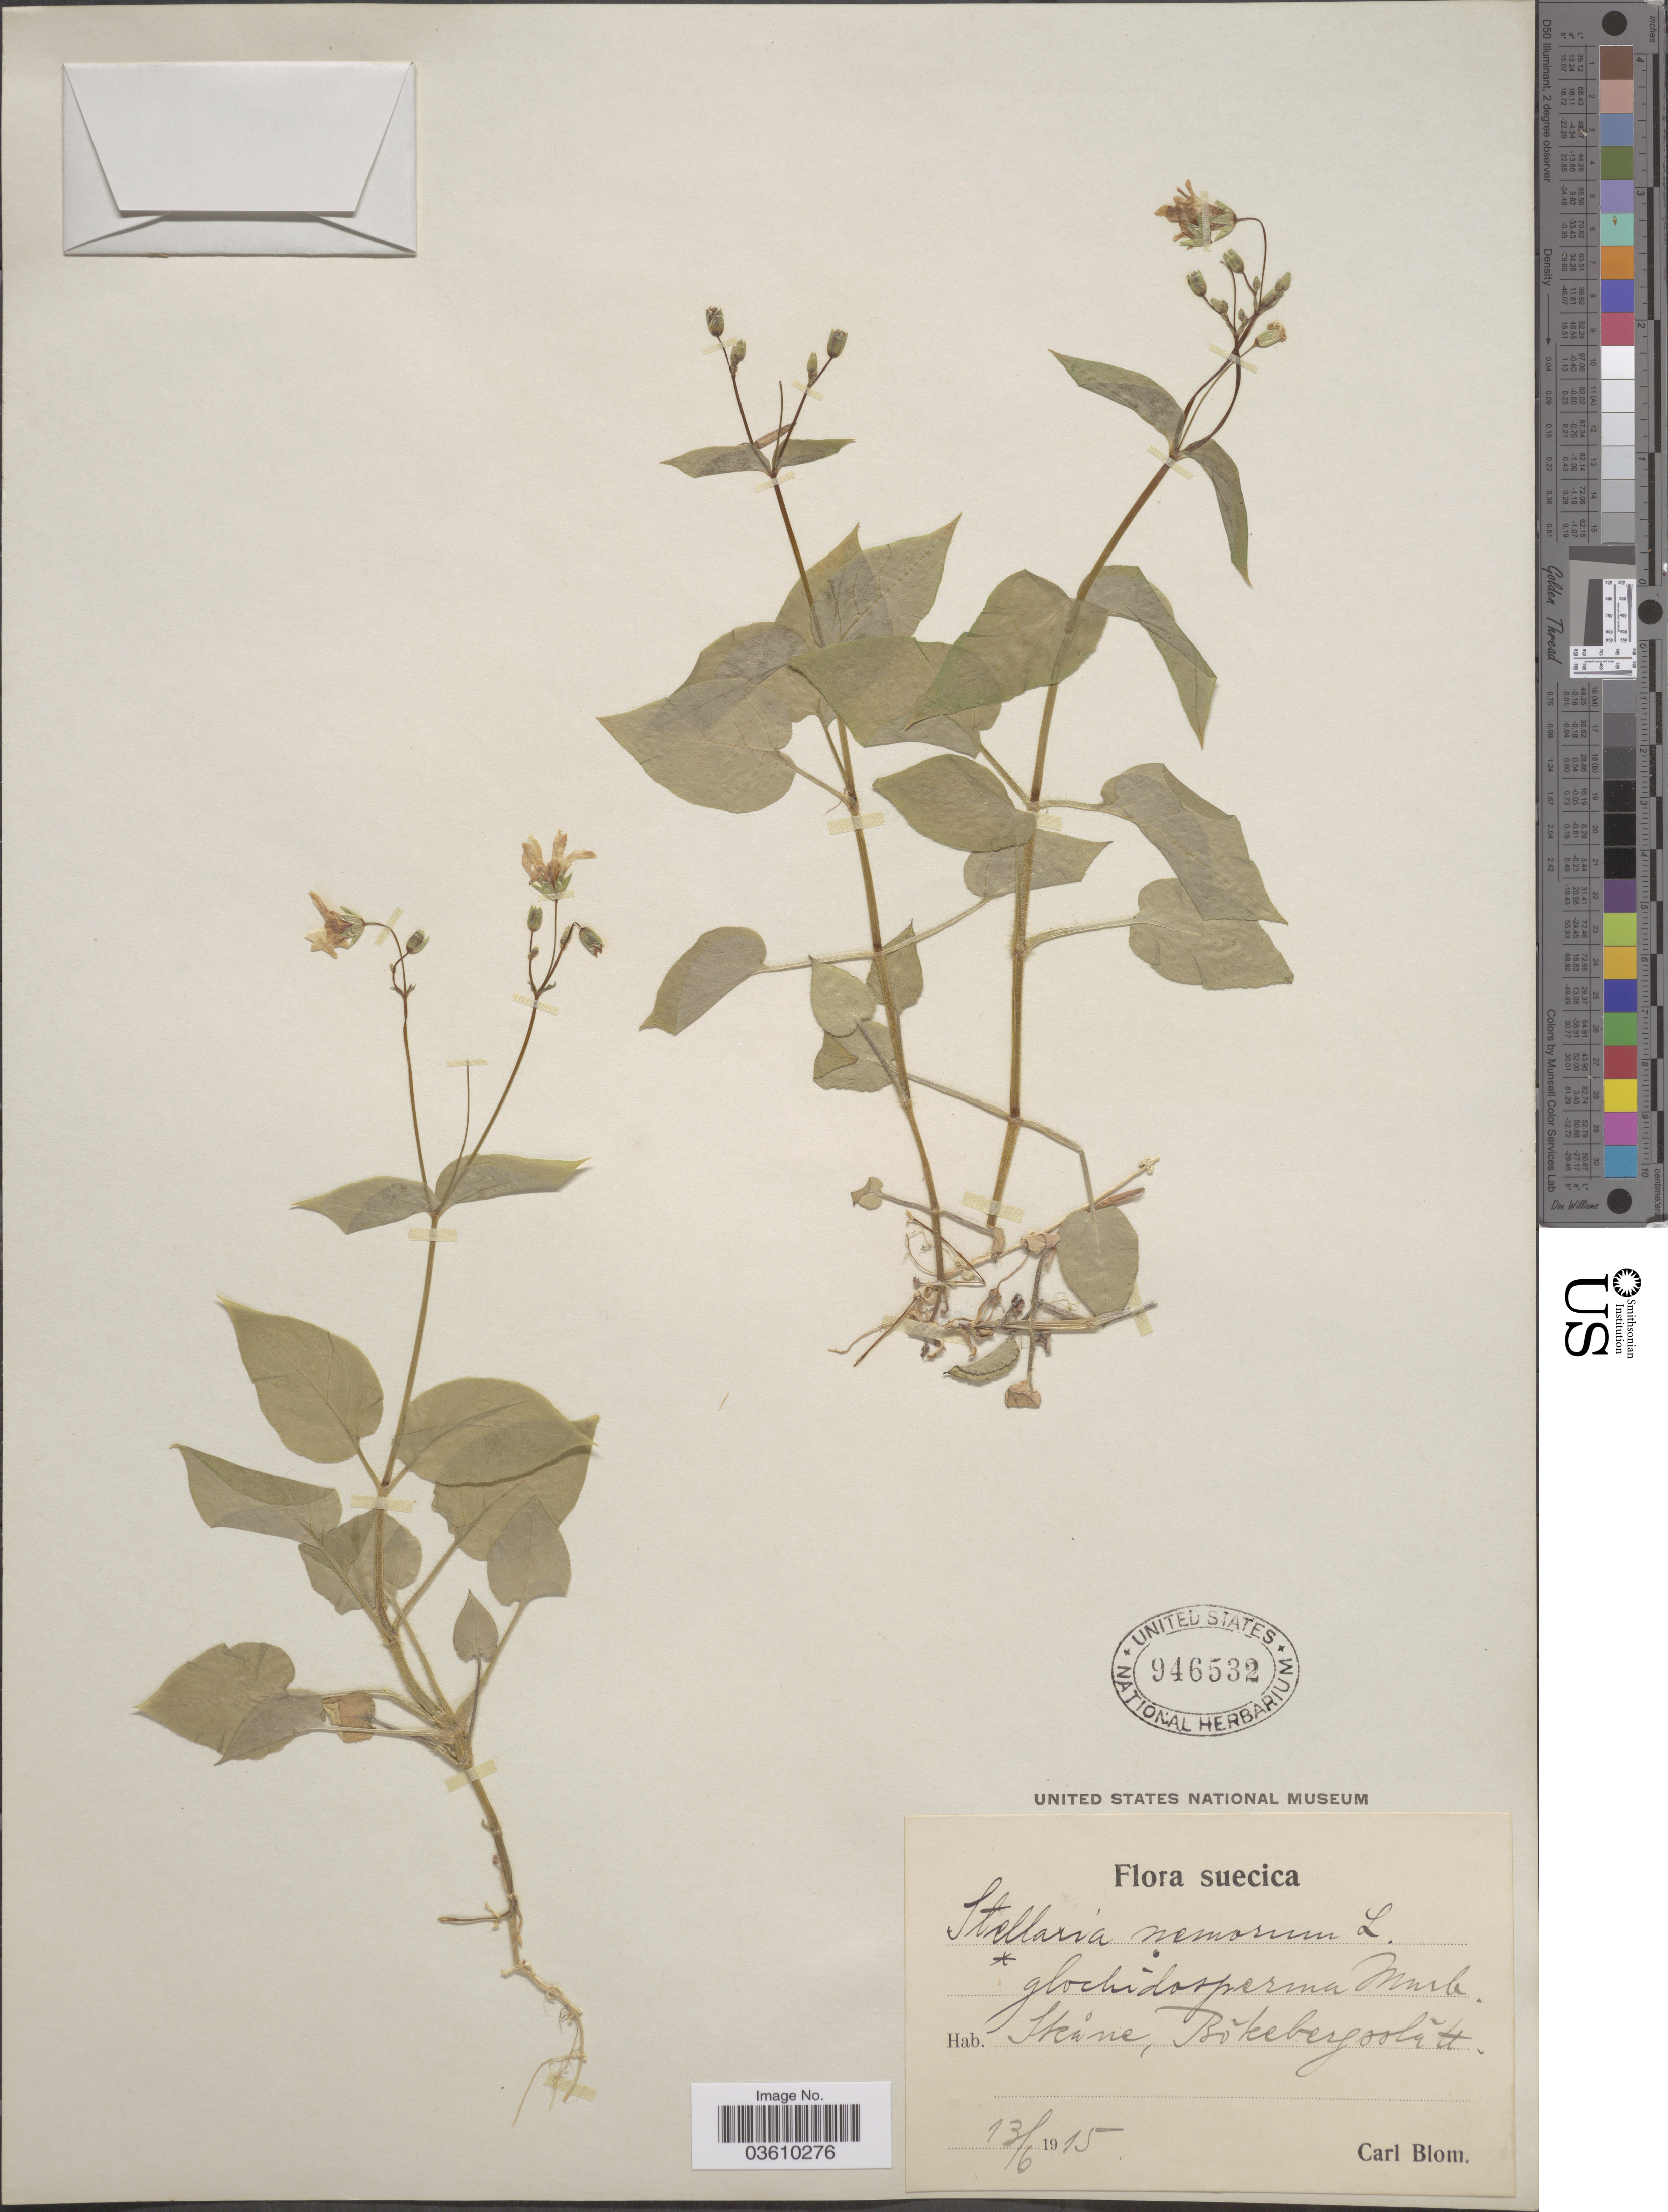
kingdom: Plantae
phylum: Tracheophyta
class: Magnoliopsida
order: Caryophyllales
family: Caryophyllaceae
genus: Stellaria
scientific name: Stellaria nemorum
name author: L.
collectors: C. H. Blom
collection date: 1915-06-13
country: Sweden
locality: Suecica. Ikane, Bokebergsslatt.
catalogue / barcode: US 946532